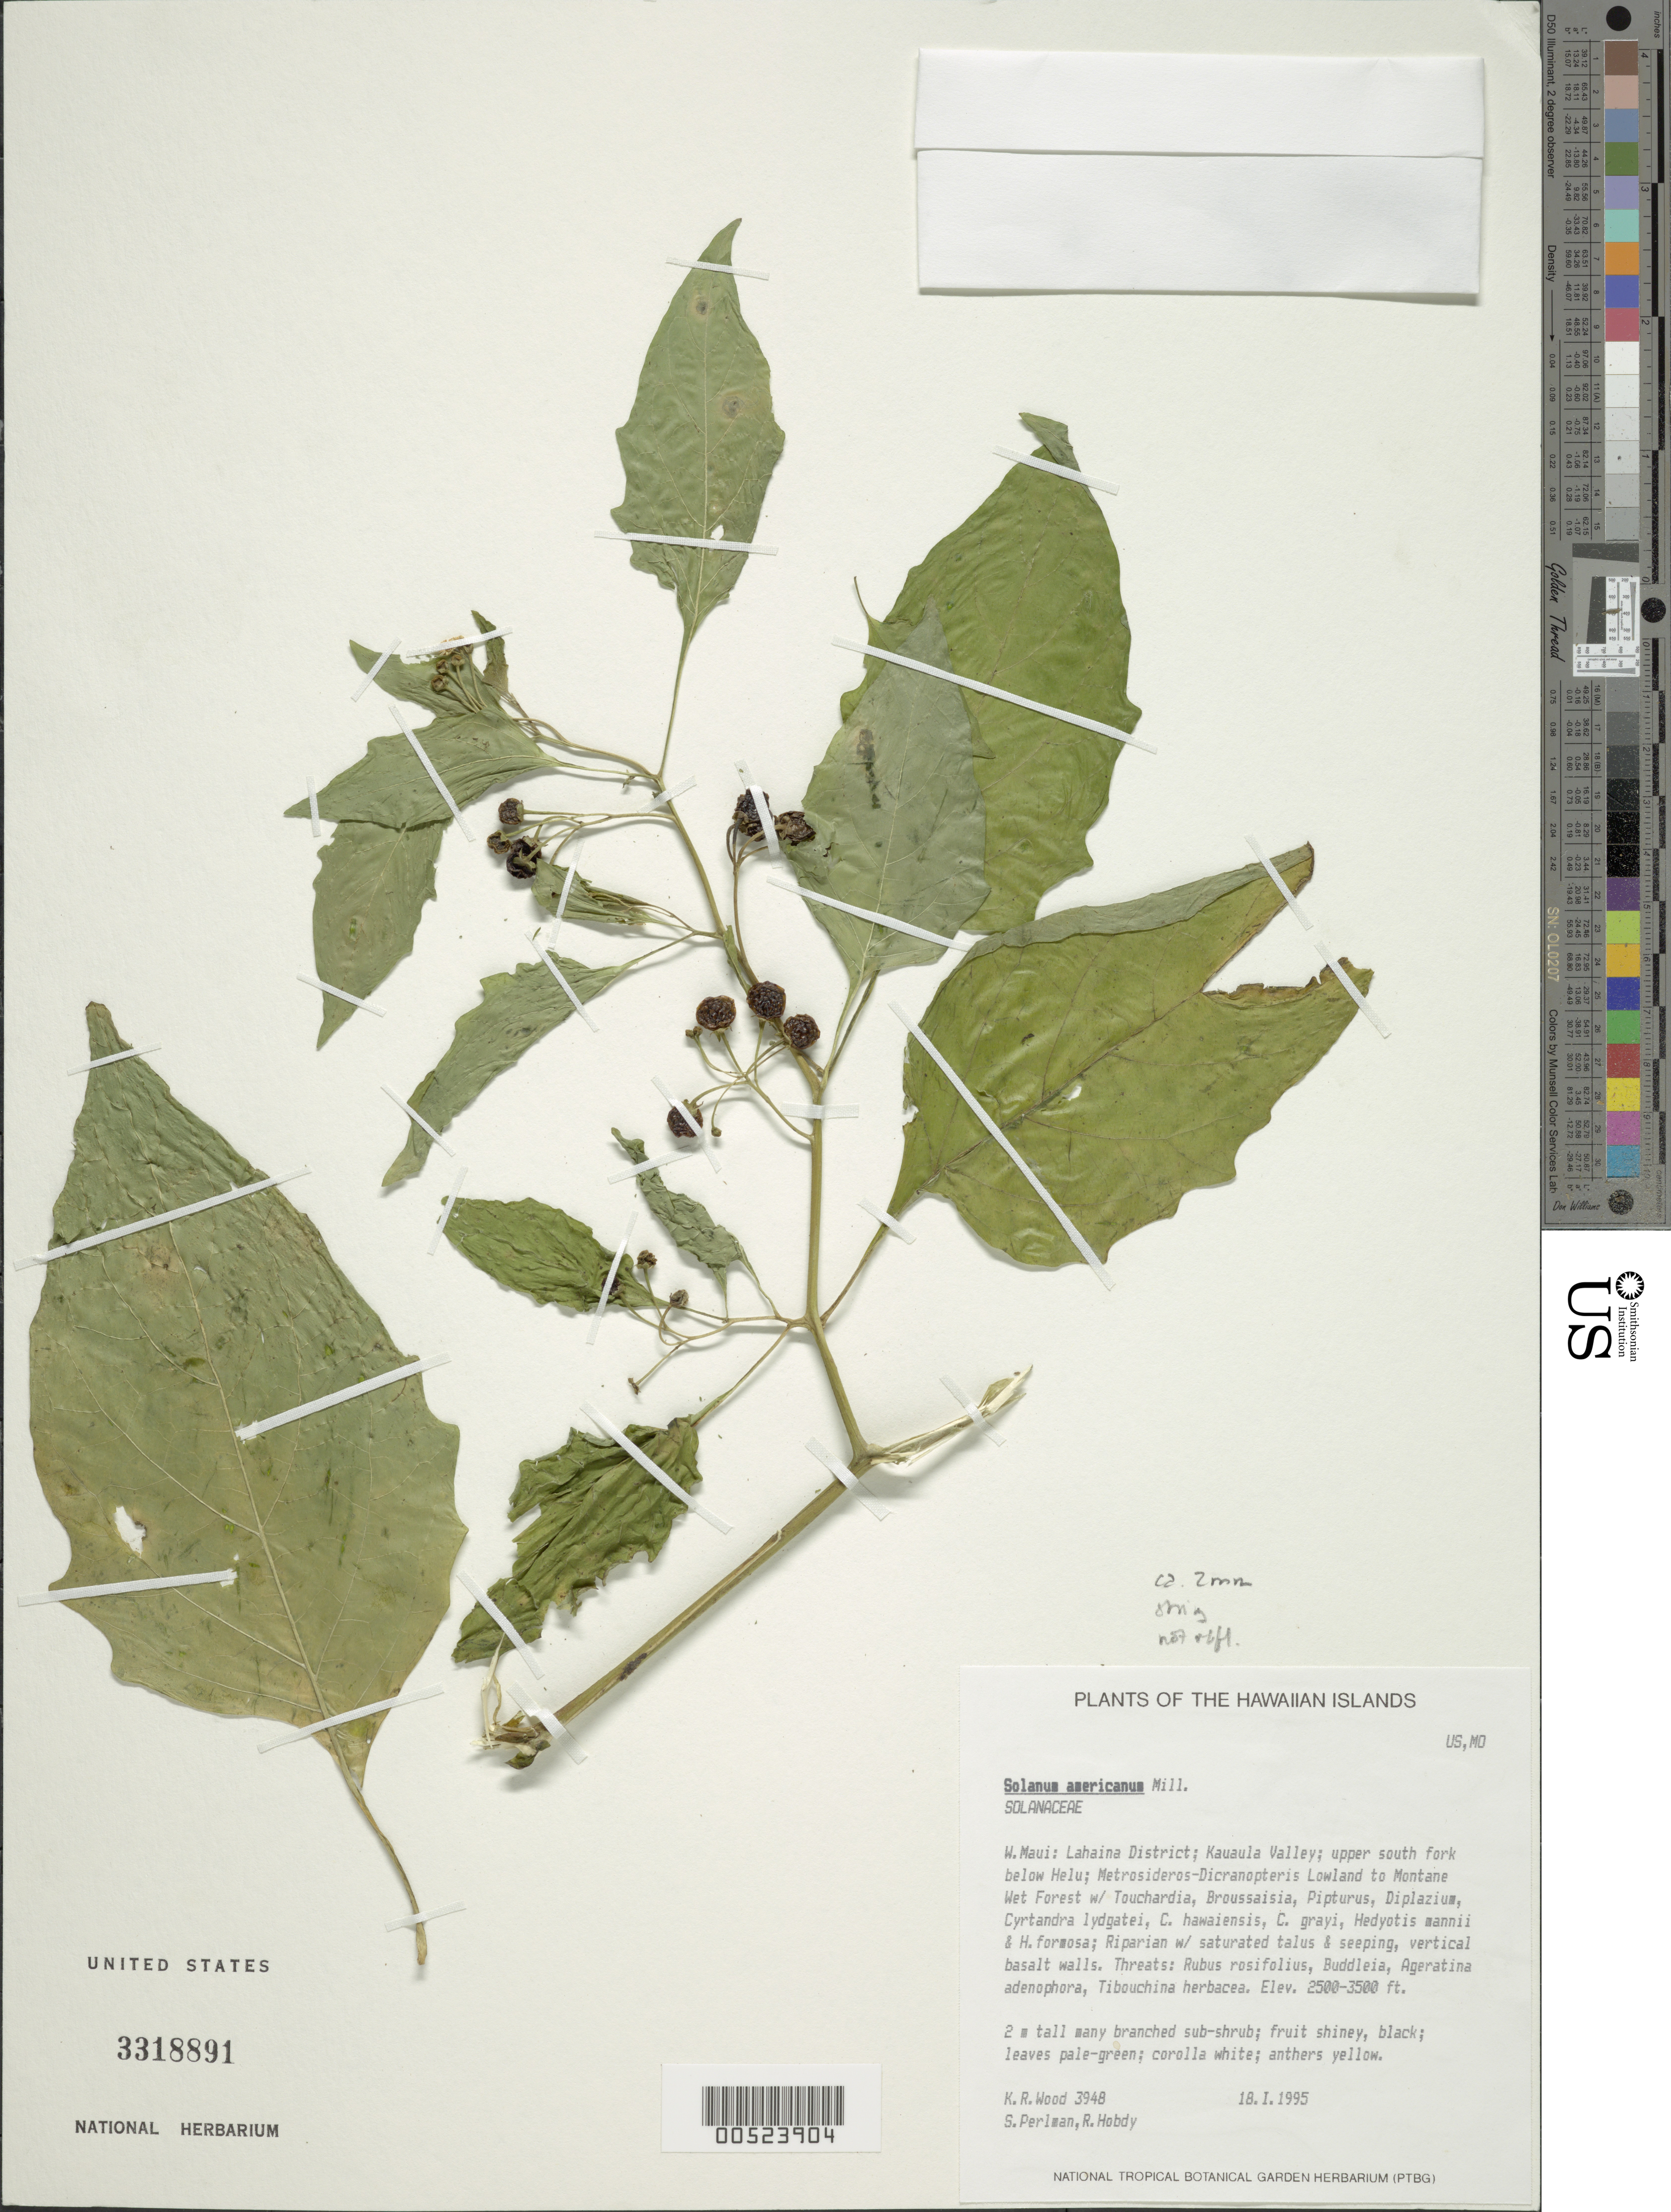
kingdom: Plantae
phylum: Tracheophyta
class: Magnoliopsida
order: Solanales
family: Solanaceae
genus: Solanum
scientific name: Solanum americanum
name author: Mill.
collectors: K. R. Wood, S. P. Perlman & R. Hobdy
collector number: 3948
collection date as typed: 18 Jan 1995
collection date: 1995-01-18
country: United States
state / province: Hawaii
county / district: Maui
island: Maui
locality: W Maui, Lahaina Dist, Kauaula Valley, upper S fork below Helu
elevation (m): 762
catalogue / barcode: US 3318891